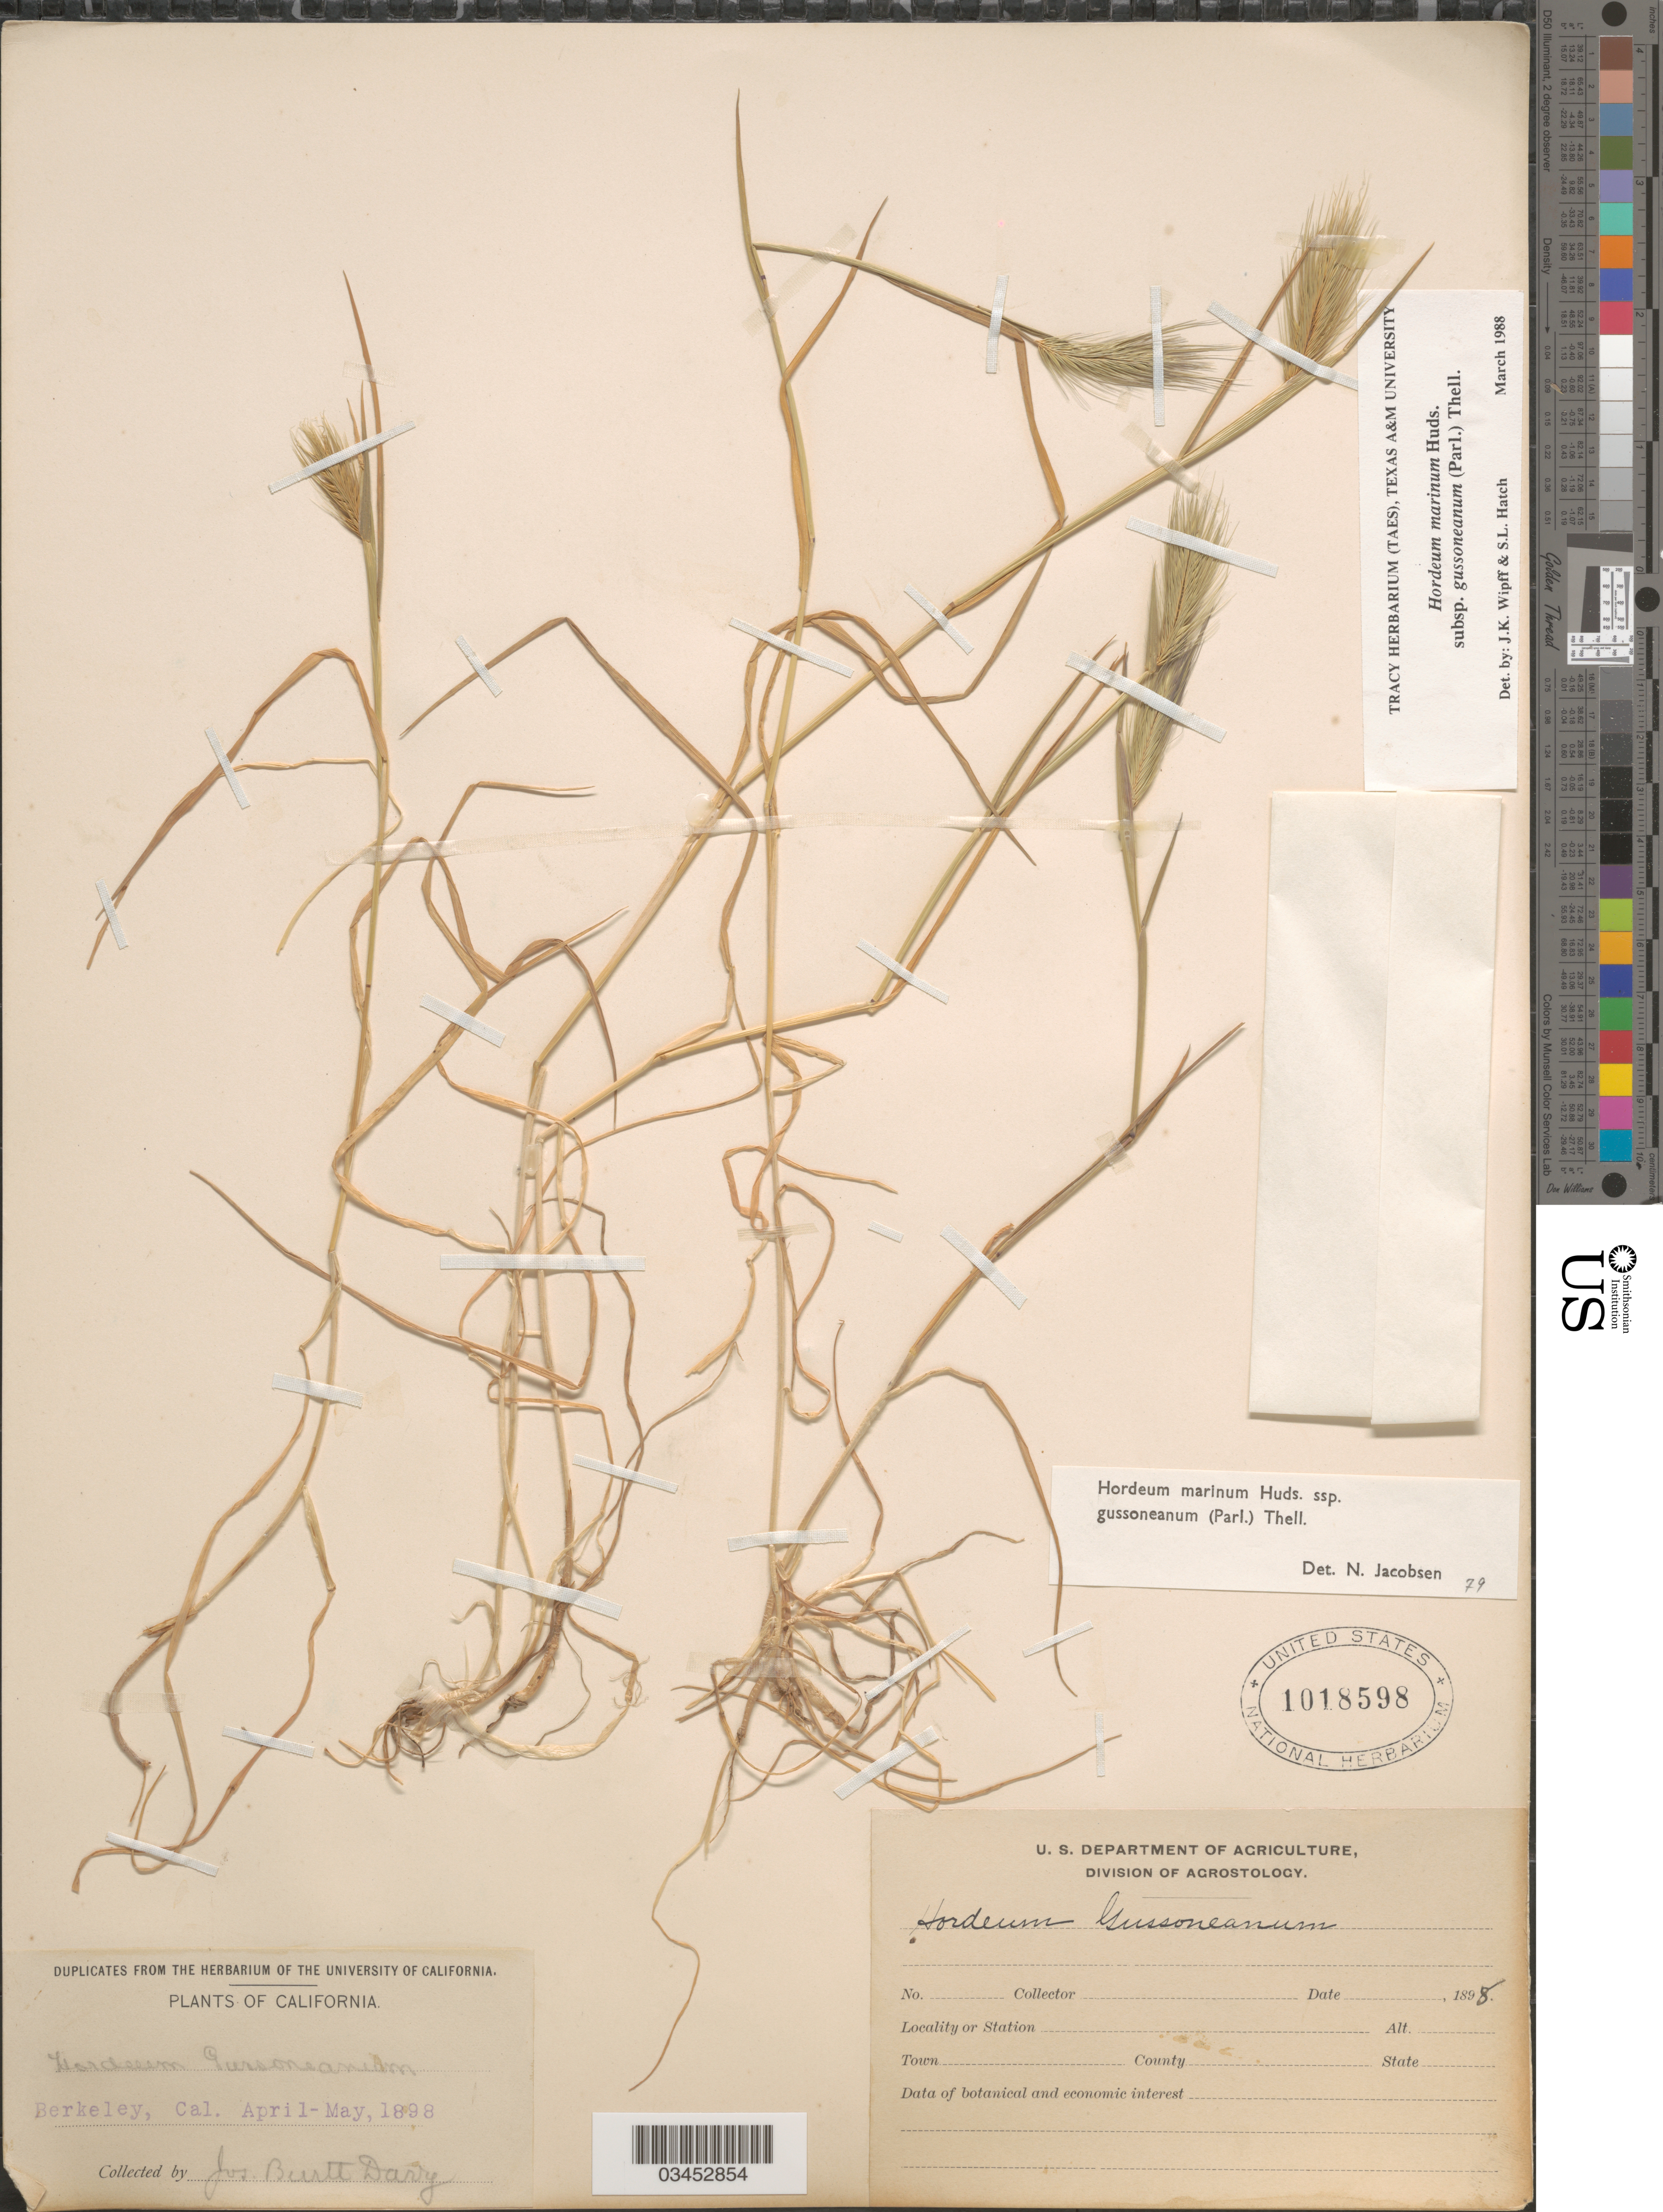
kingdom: Plantae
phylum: Tracheophyta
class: Liliopsida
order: Poales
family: Poaceae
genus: Hordeum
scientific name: Hordeum marinum subsp. gussoneanum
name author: (Parl.) Thell.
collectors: J. Burtt Davy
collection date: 1898-04/1898-05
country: United States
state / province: California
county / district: Alameda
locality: Berkeley.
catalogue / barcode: US 1018598